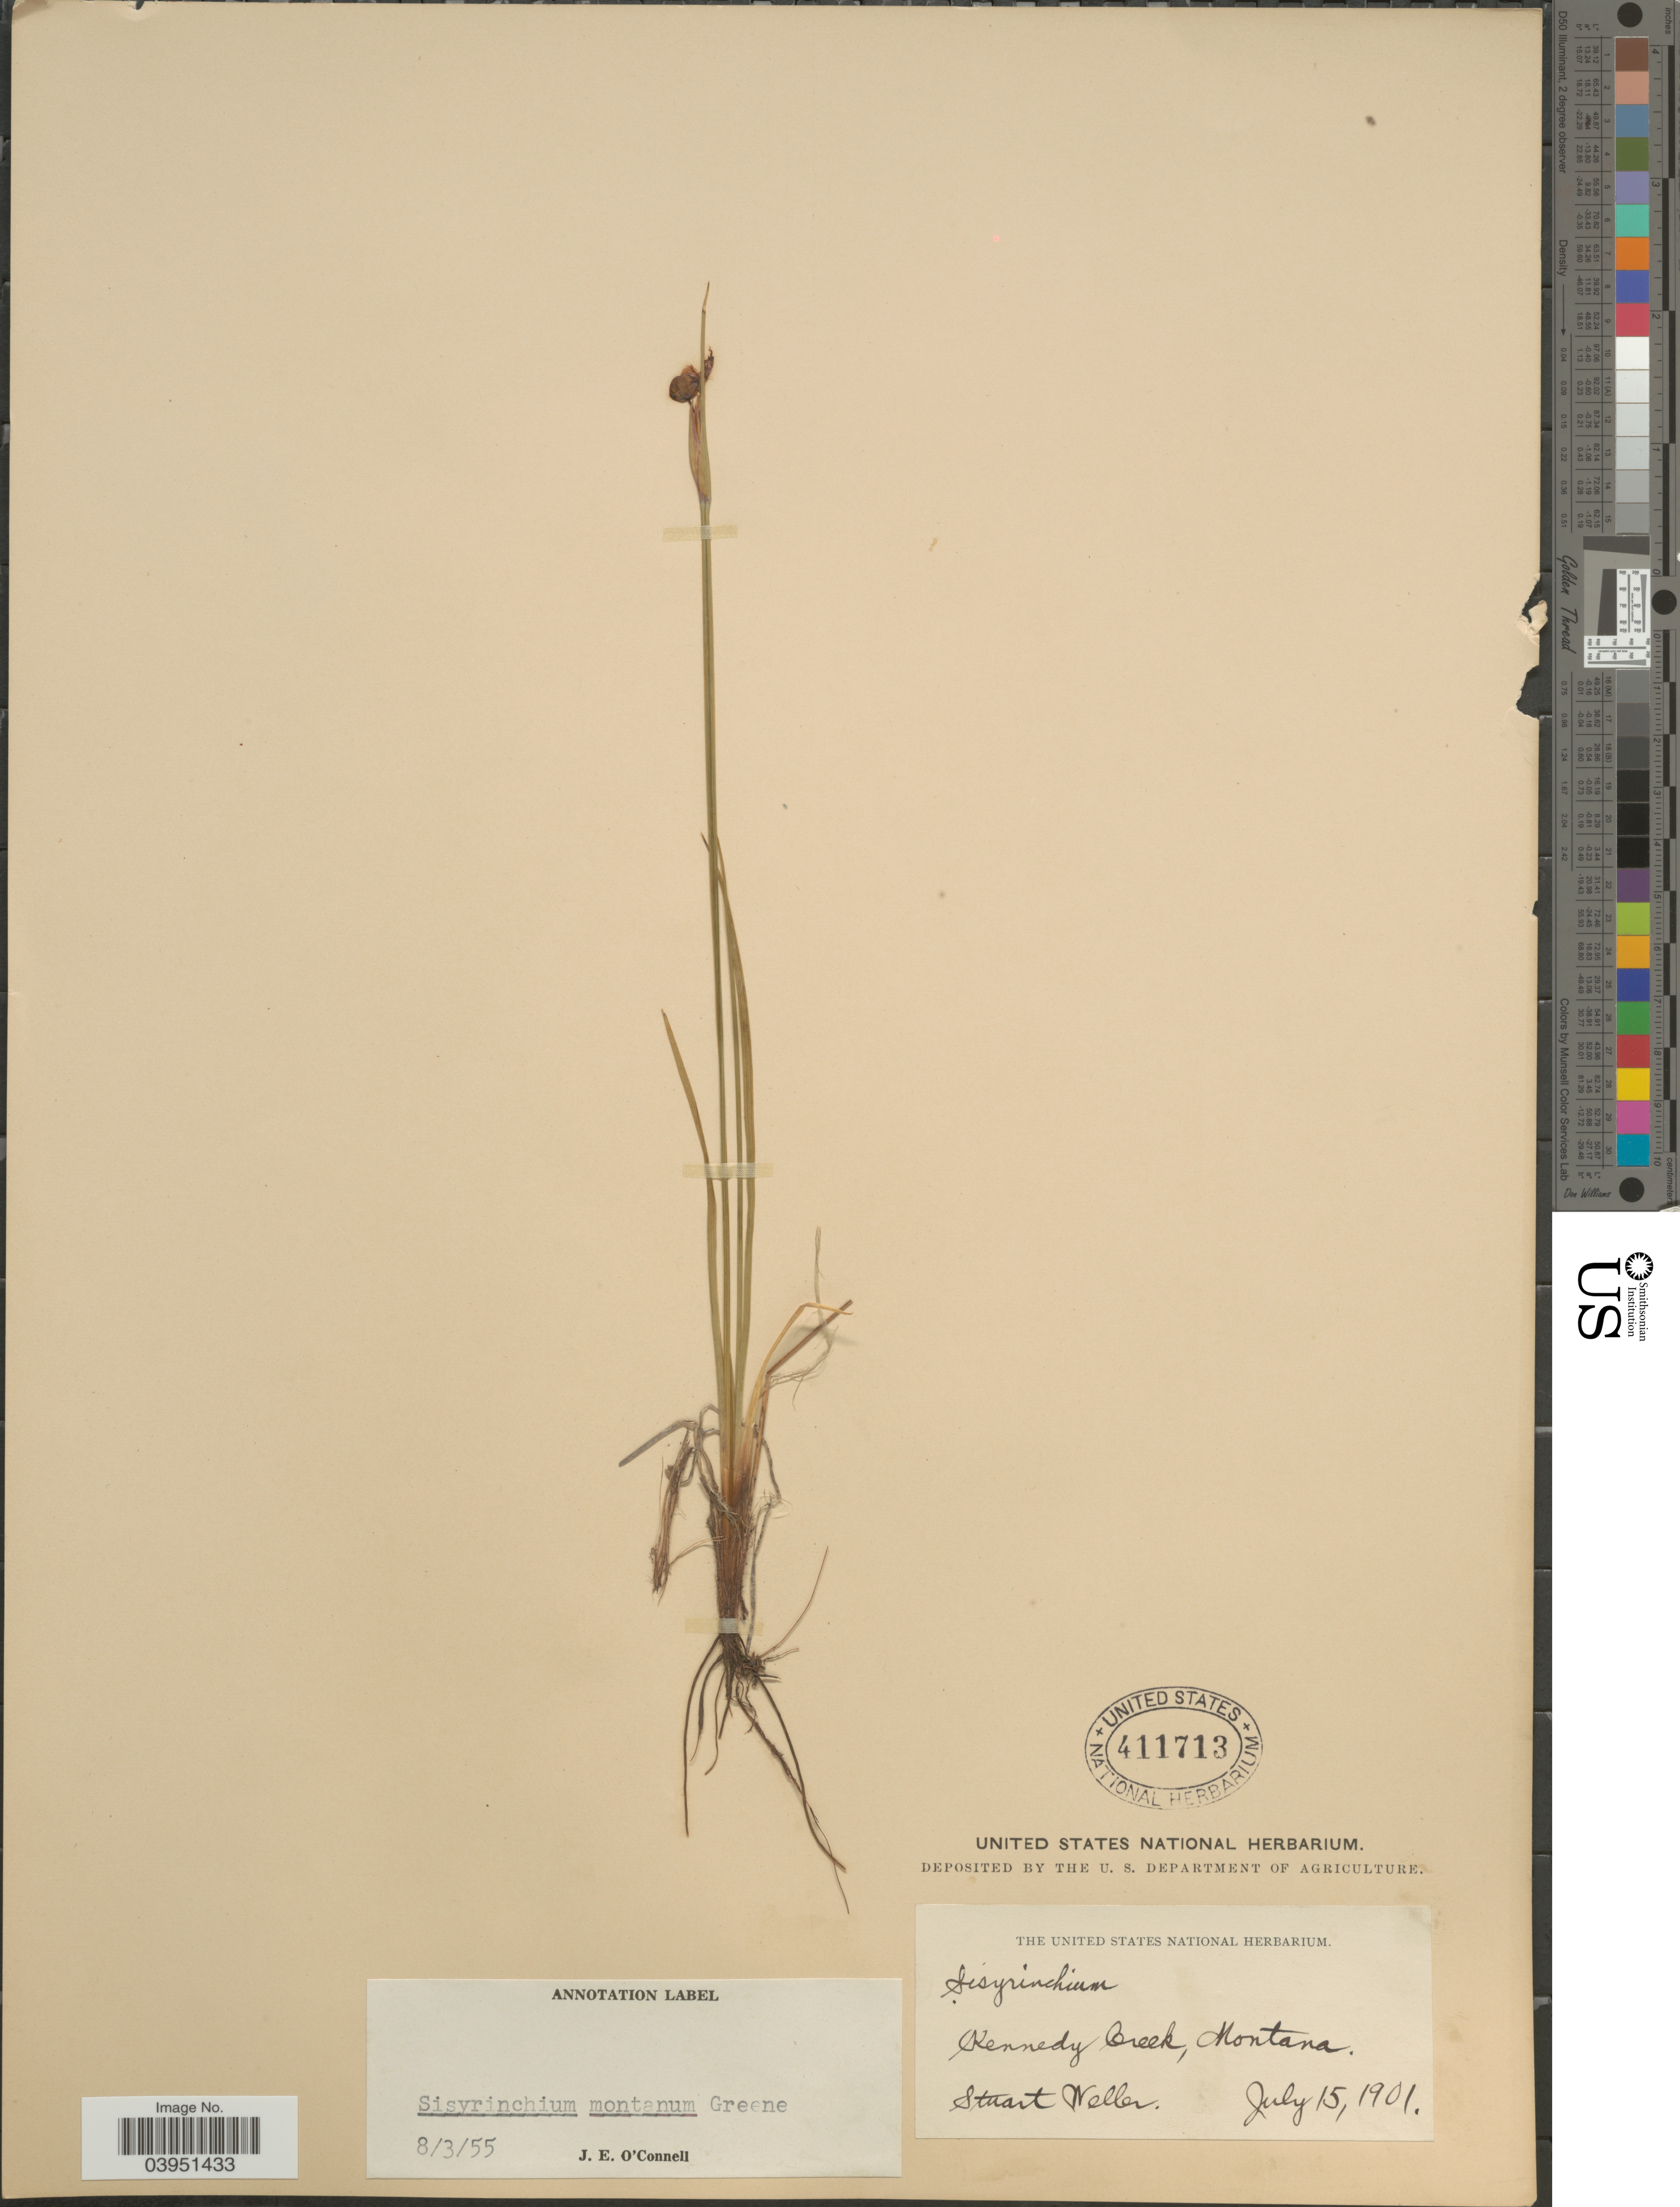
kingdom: Plantae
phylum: Tracheophyta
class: Liliopsida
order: Asparagales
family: Iridaceae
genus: Sisyrinchium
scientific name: Sisyrinchium montanum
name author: Greene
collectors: S. Weller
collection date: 1901-07-15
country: United States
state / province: Montana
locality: Kennedy Creek.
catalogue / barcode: US 411713